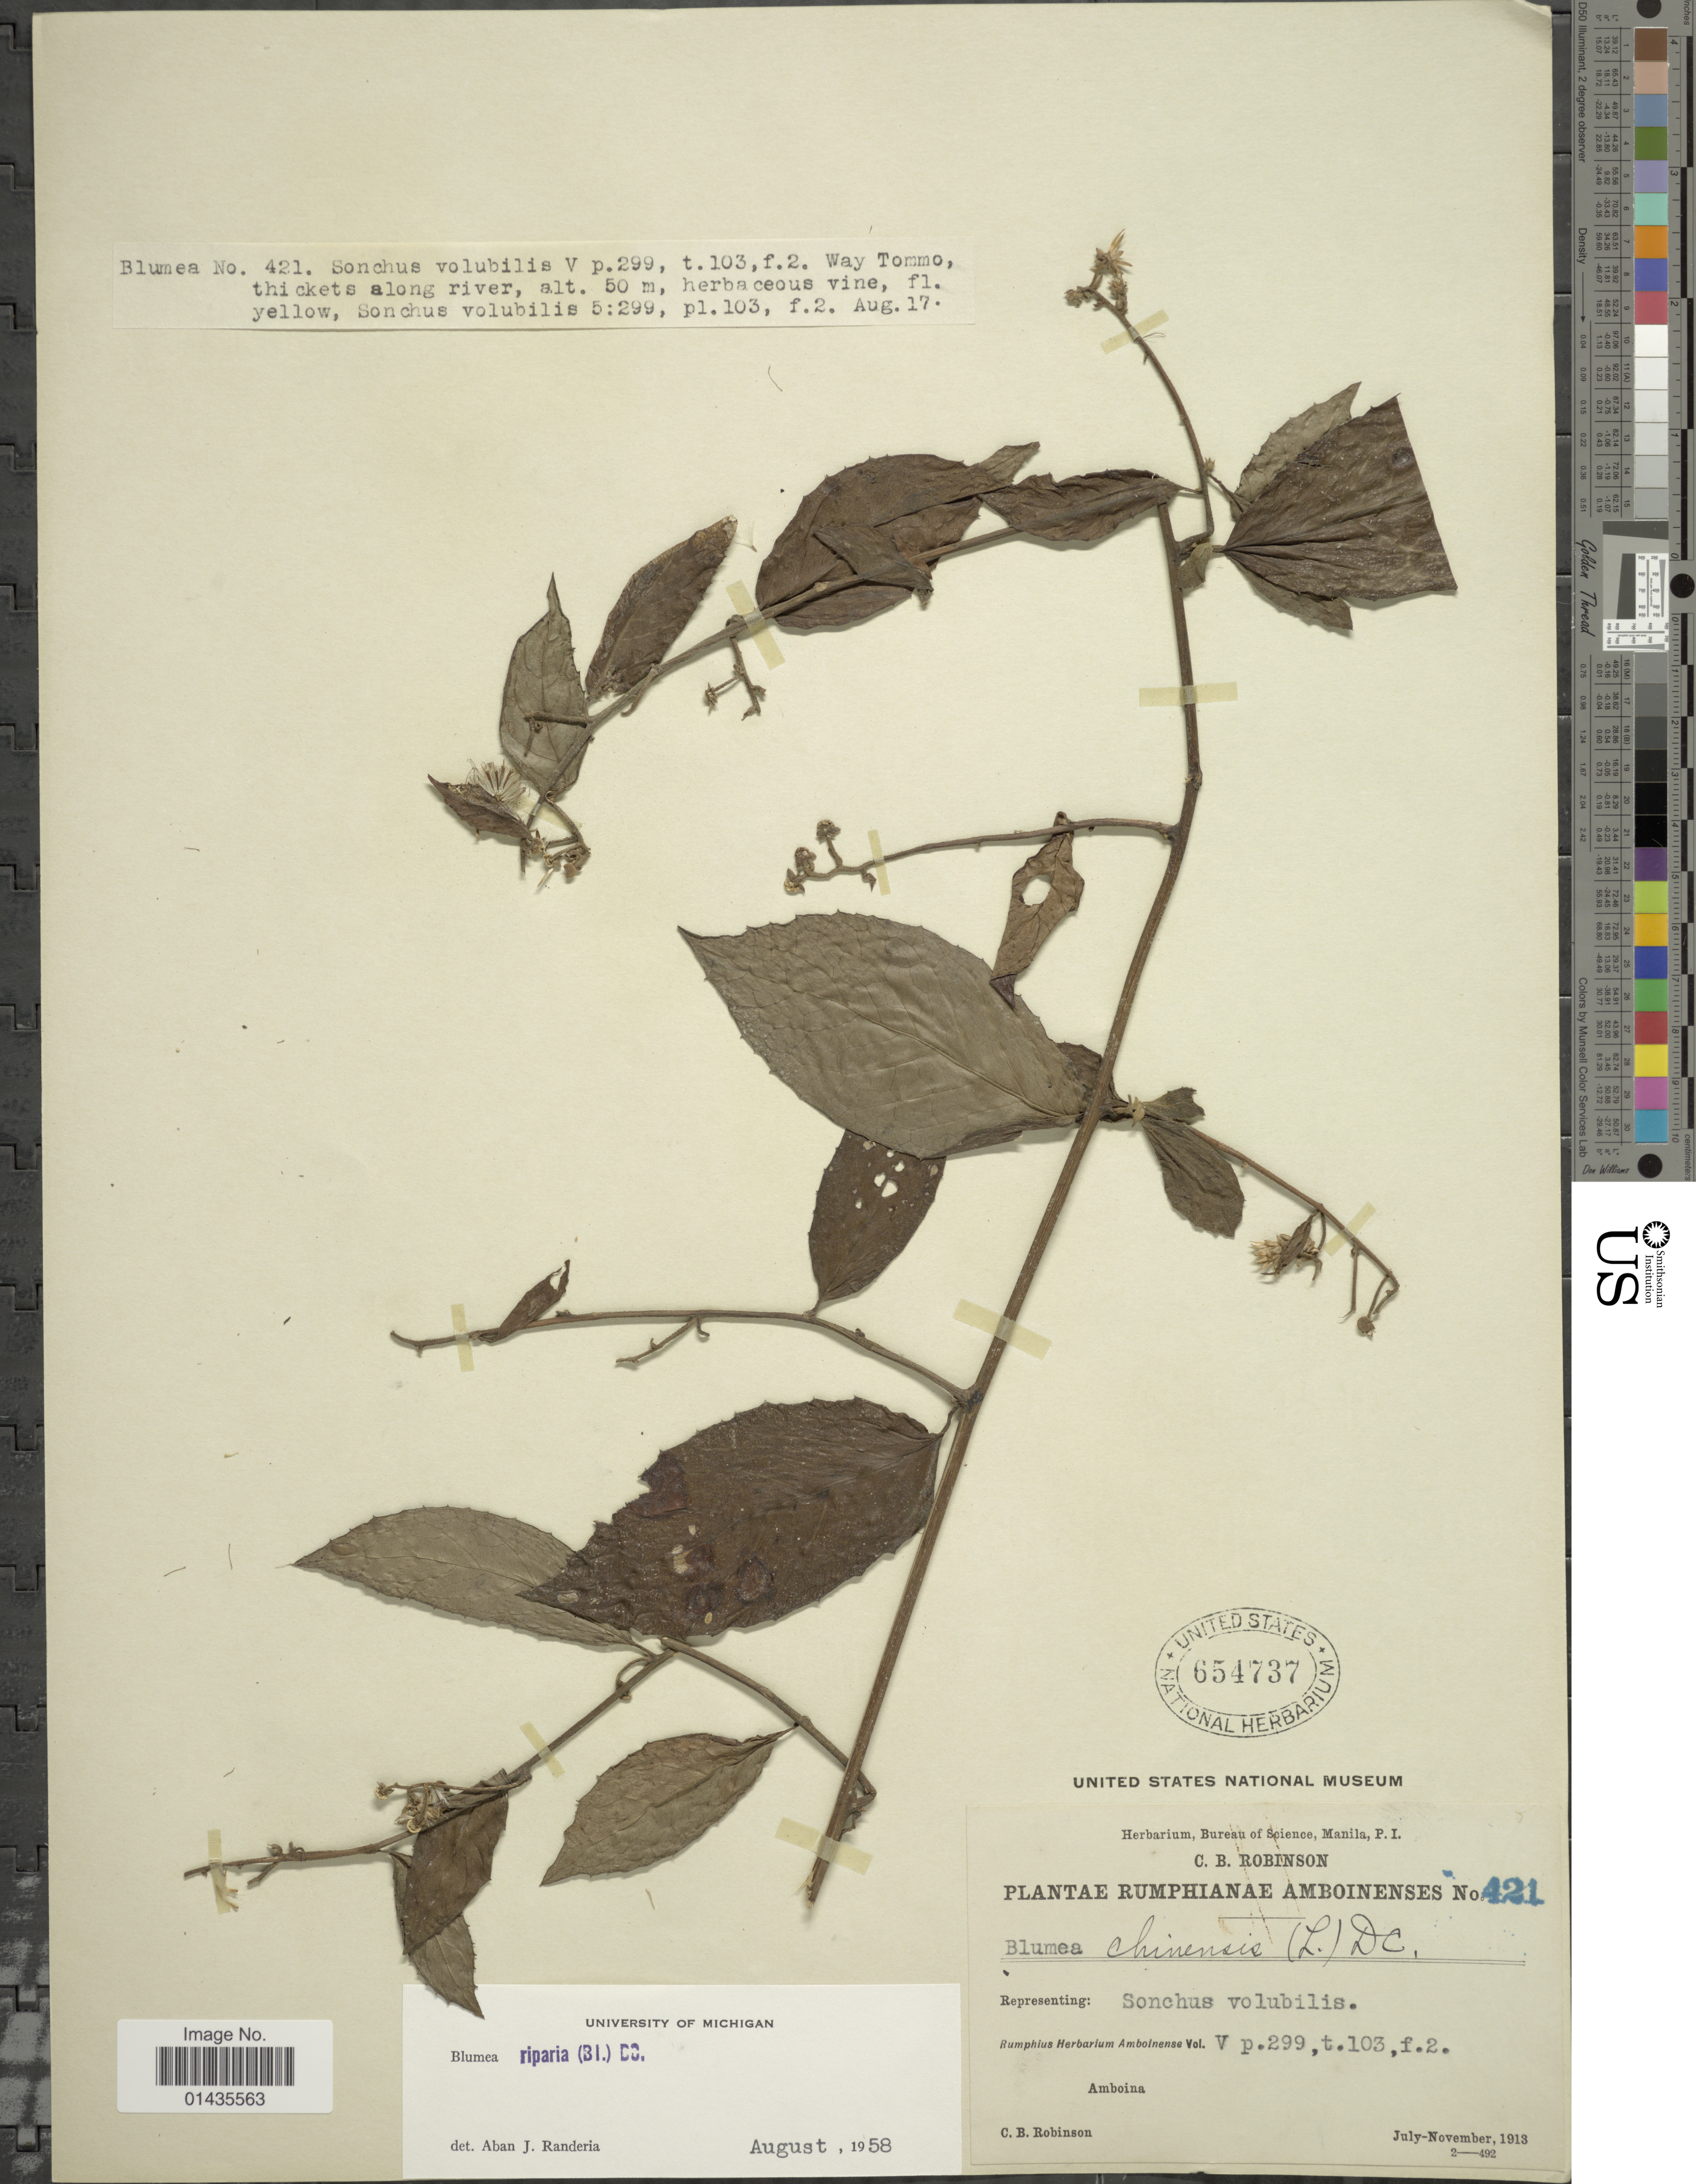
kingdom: Plantae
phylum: Tracheophyta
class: Magnoliopsida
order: Asterales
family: Asteraceae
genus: Blumea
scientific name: Blumea riparia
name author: (Blume) DC.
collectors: C. Robinson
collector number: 421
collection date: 1913-08-17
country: Indonesia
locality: Rumphianae Amboinenses, Amboina, Way Tommo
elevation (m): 50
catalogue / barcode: US 654737